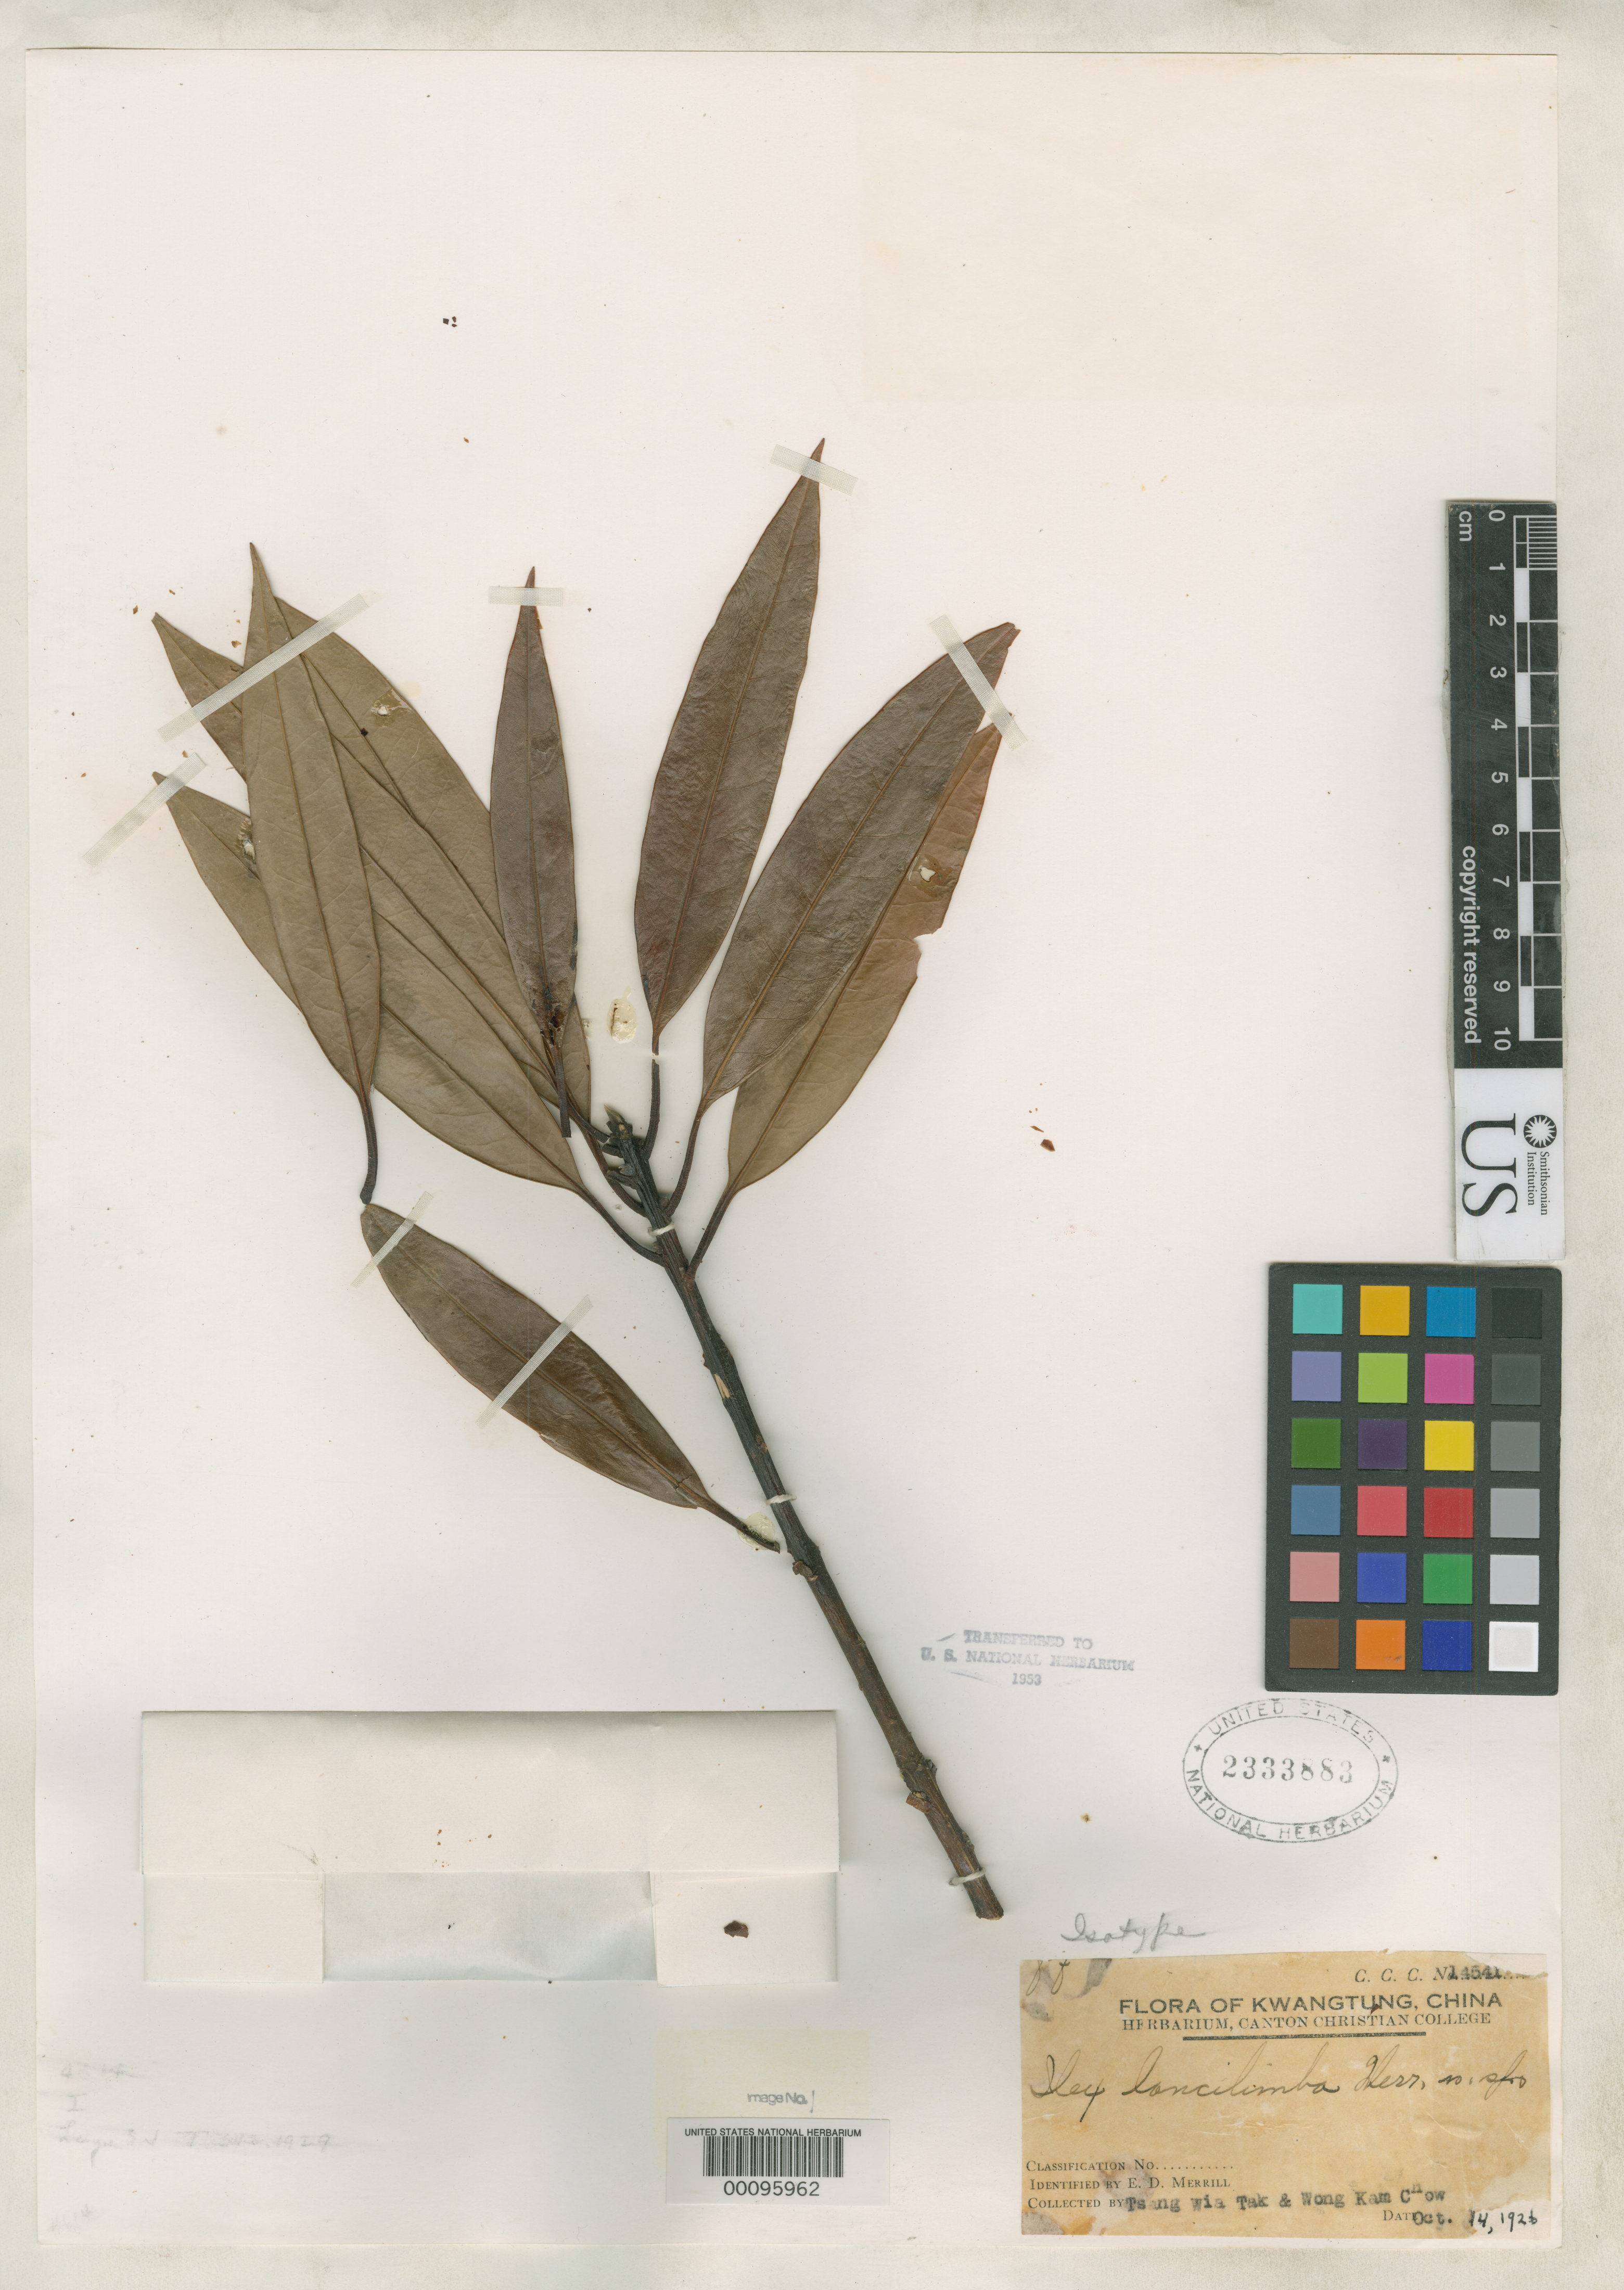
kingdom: Plantae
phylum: Tracheophyta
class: Magnoliopsida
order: Aquifoliales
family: Aquifoliaceae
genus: Ilex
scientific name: Ilex lancilimba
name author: Merr.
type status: Isotype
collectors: T. Tak & W. Chow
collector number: C.C.C. 14541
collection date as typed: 14 Oct 1926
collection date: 1926-10-14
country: China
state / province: Guangdong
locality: Wan T'ong Shan, Tai Tsan, Yingtak.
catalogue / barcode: US 2333883